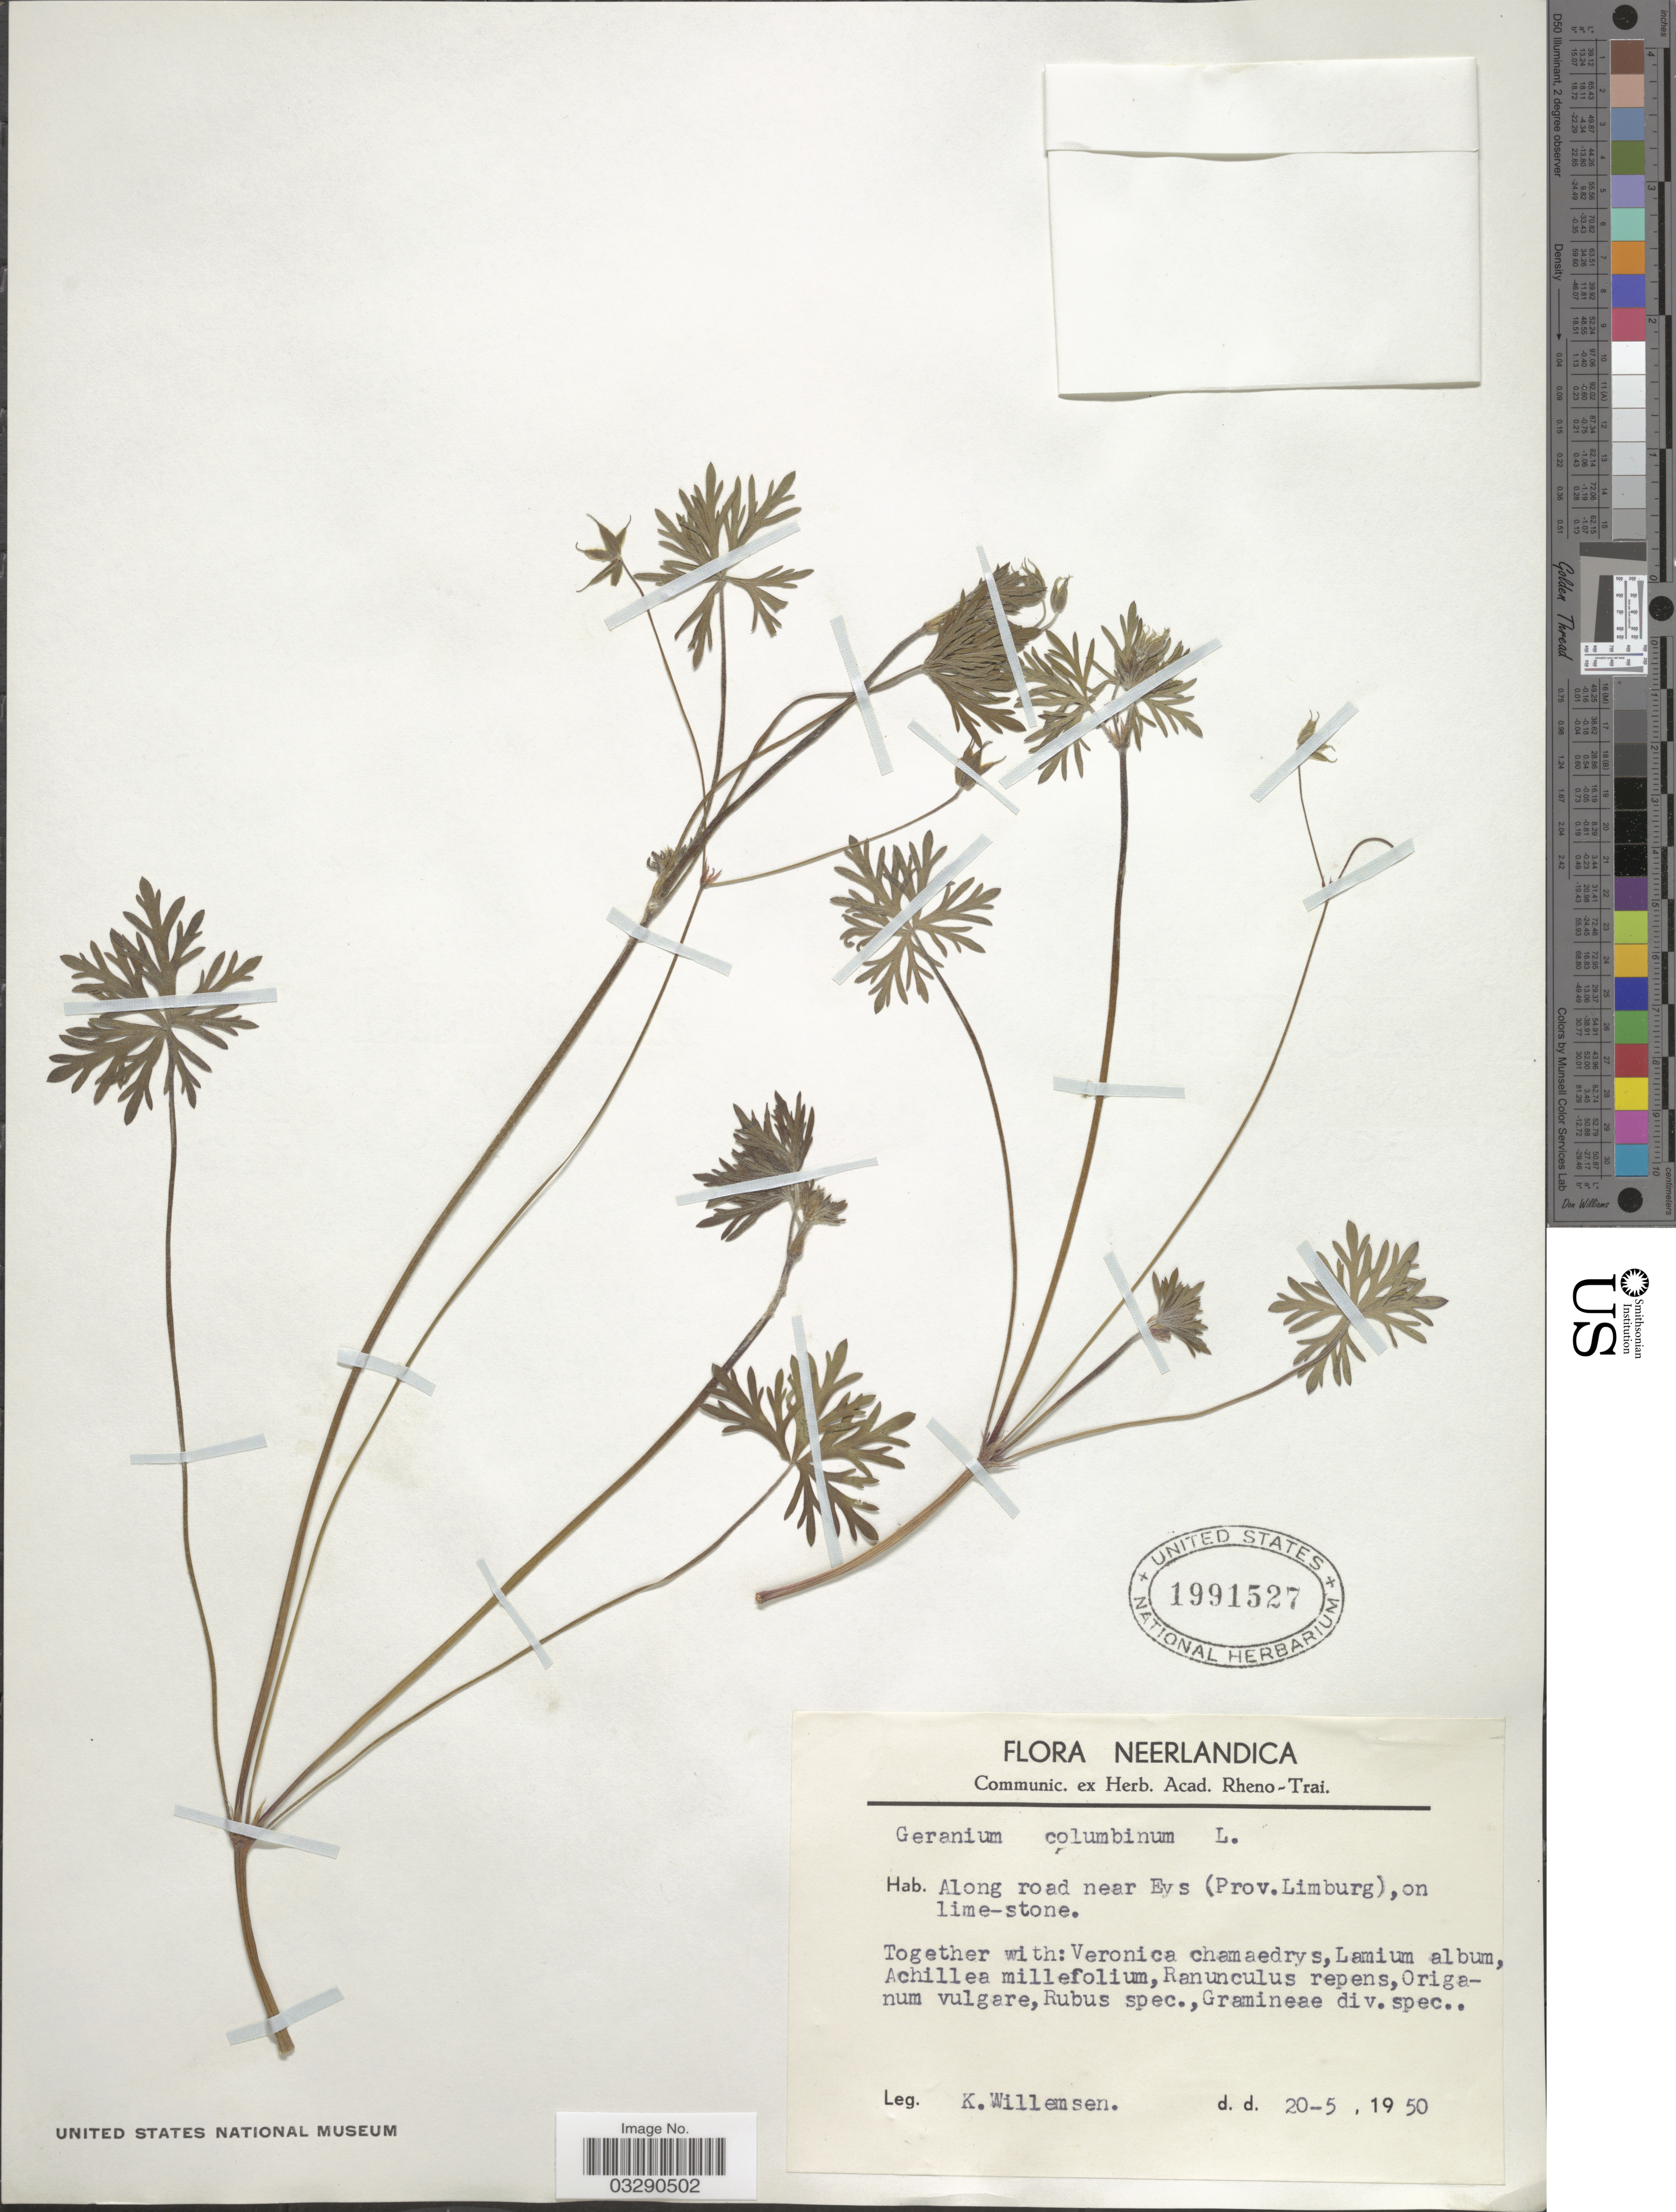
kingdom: Plantae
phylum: Tracheophyta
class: Magnoliopsida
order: Geraniales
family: Geraniaceae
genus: Geranium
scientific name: Geranium columbinum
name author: L.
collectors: K. Willemsen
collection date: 1950-05-20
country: Netherlands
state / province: Limburg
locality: Neerlandica. Along road near Eys.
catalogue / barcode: US 1991527